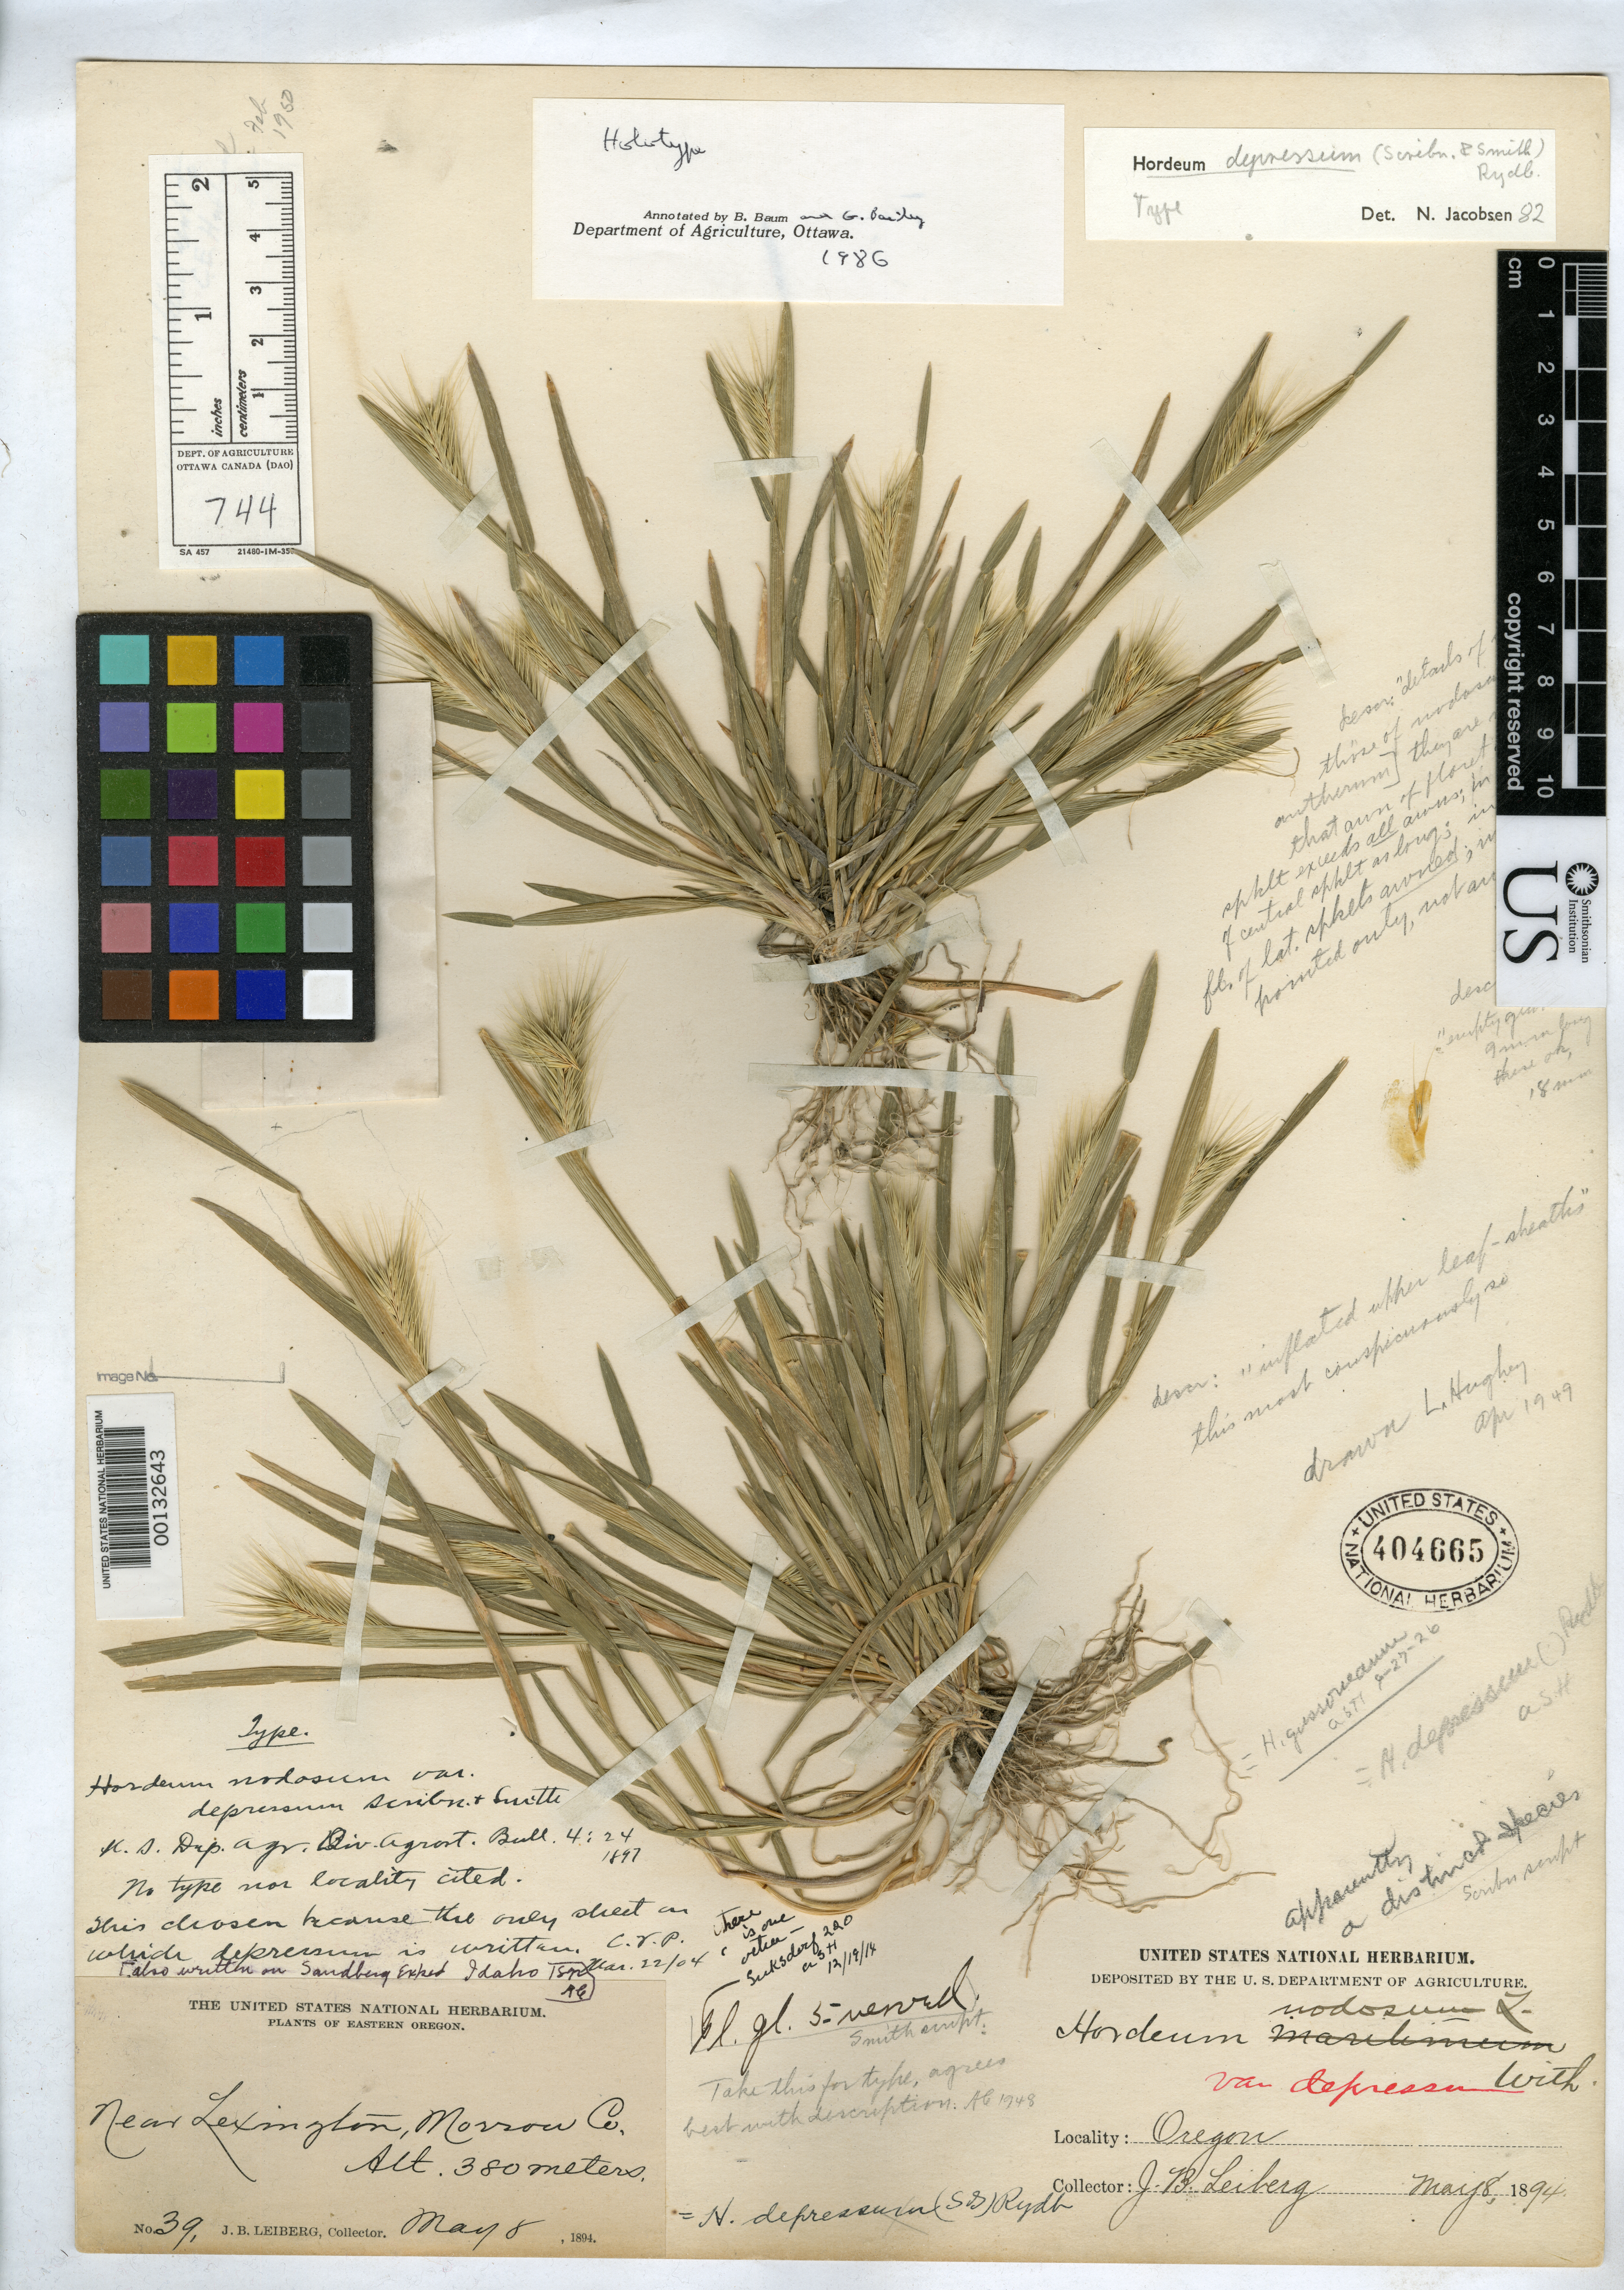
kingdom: Plantae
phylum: Tracheophyta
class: Liliopsida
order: Poales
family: Poaceae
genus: Hordeum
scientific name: Hordeum nodosum var. depressum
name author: Scribn. & J.G. Sm.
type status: Isotype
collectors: J. Leiberg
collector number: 39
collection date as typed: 08 May 1894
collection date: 1894-05-08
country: United States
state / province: Oregon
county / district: Morrow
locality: Near Lexington.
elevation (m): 380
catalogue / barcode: US 404665